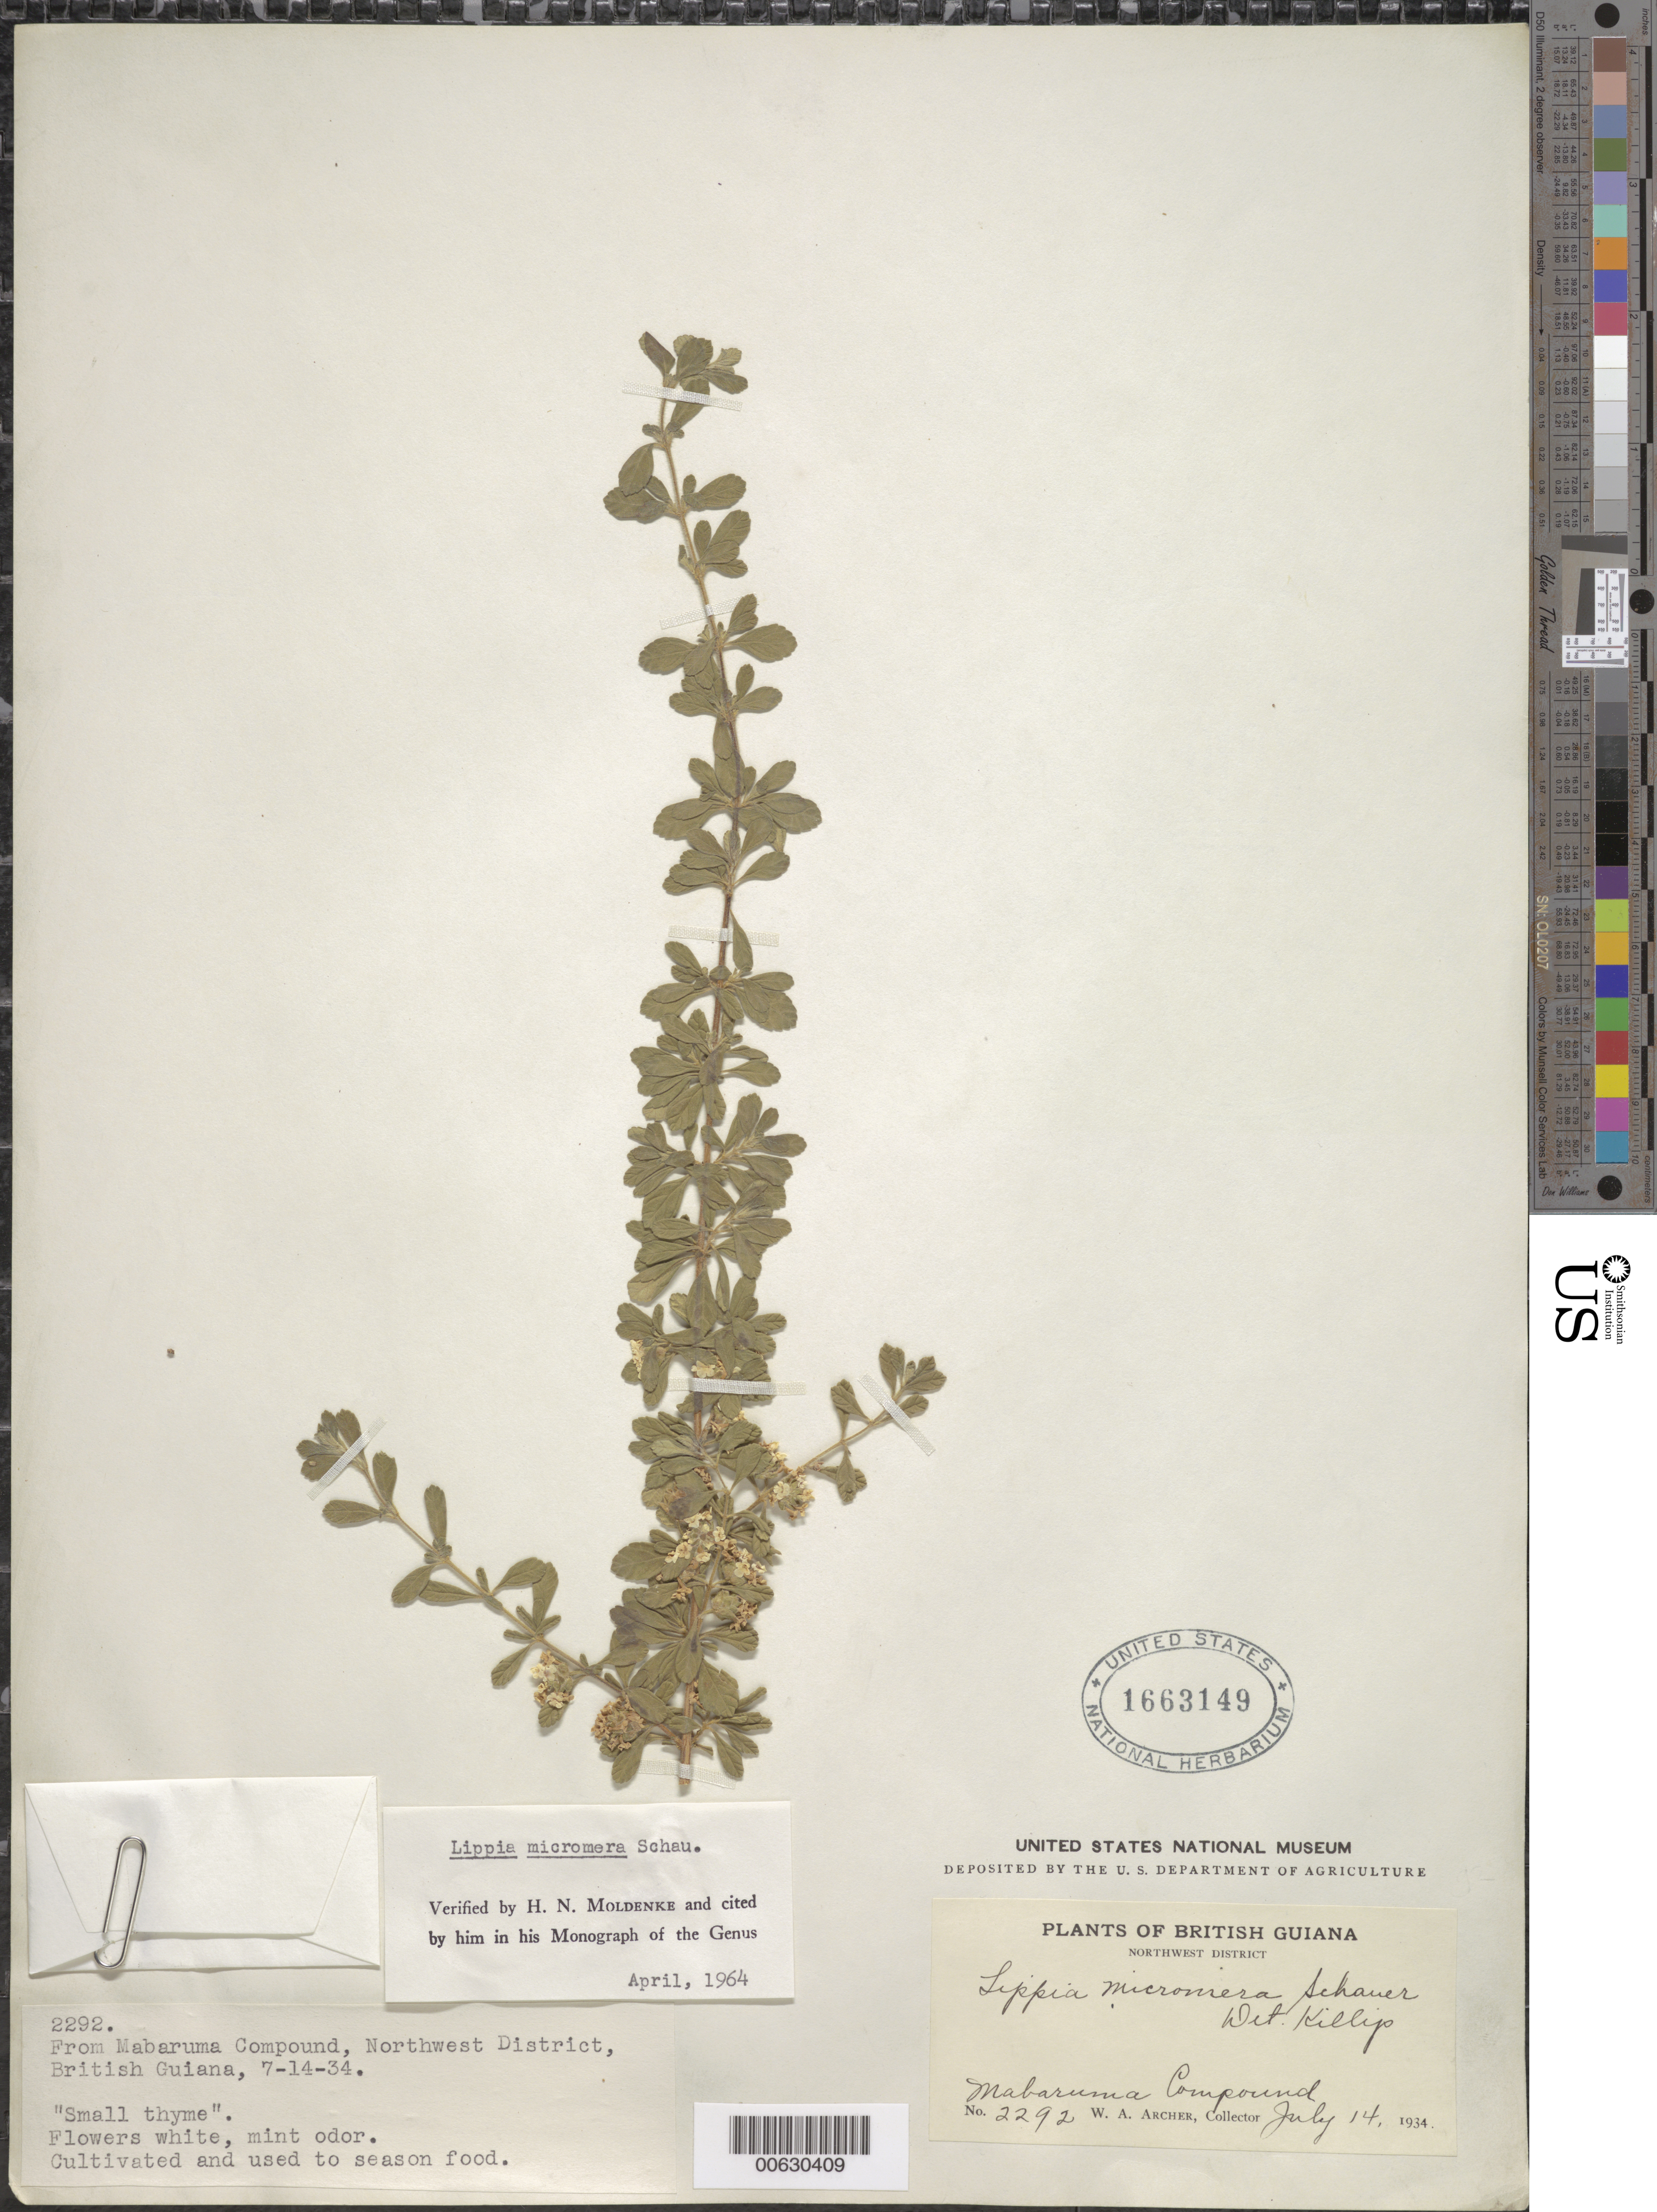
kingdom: Plantae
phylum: Tracheophyta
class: Magnoliopsida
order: Lamiales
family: Verbenaceae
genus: Lippia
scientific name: Lippia micromera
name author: Schauer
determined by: Moldenke, H. N.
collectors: W. A. Archer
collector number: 2292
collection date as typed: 14-Jul-34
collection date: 1934-07-14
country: Guyana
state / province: Barima-Waini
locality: Mabaruma Compound, NW Dist.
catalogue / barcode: US 1663149